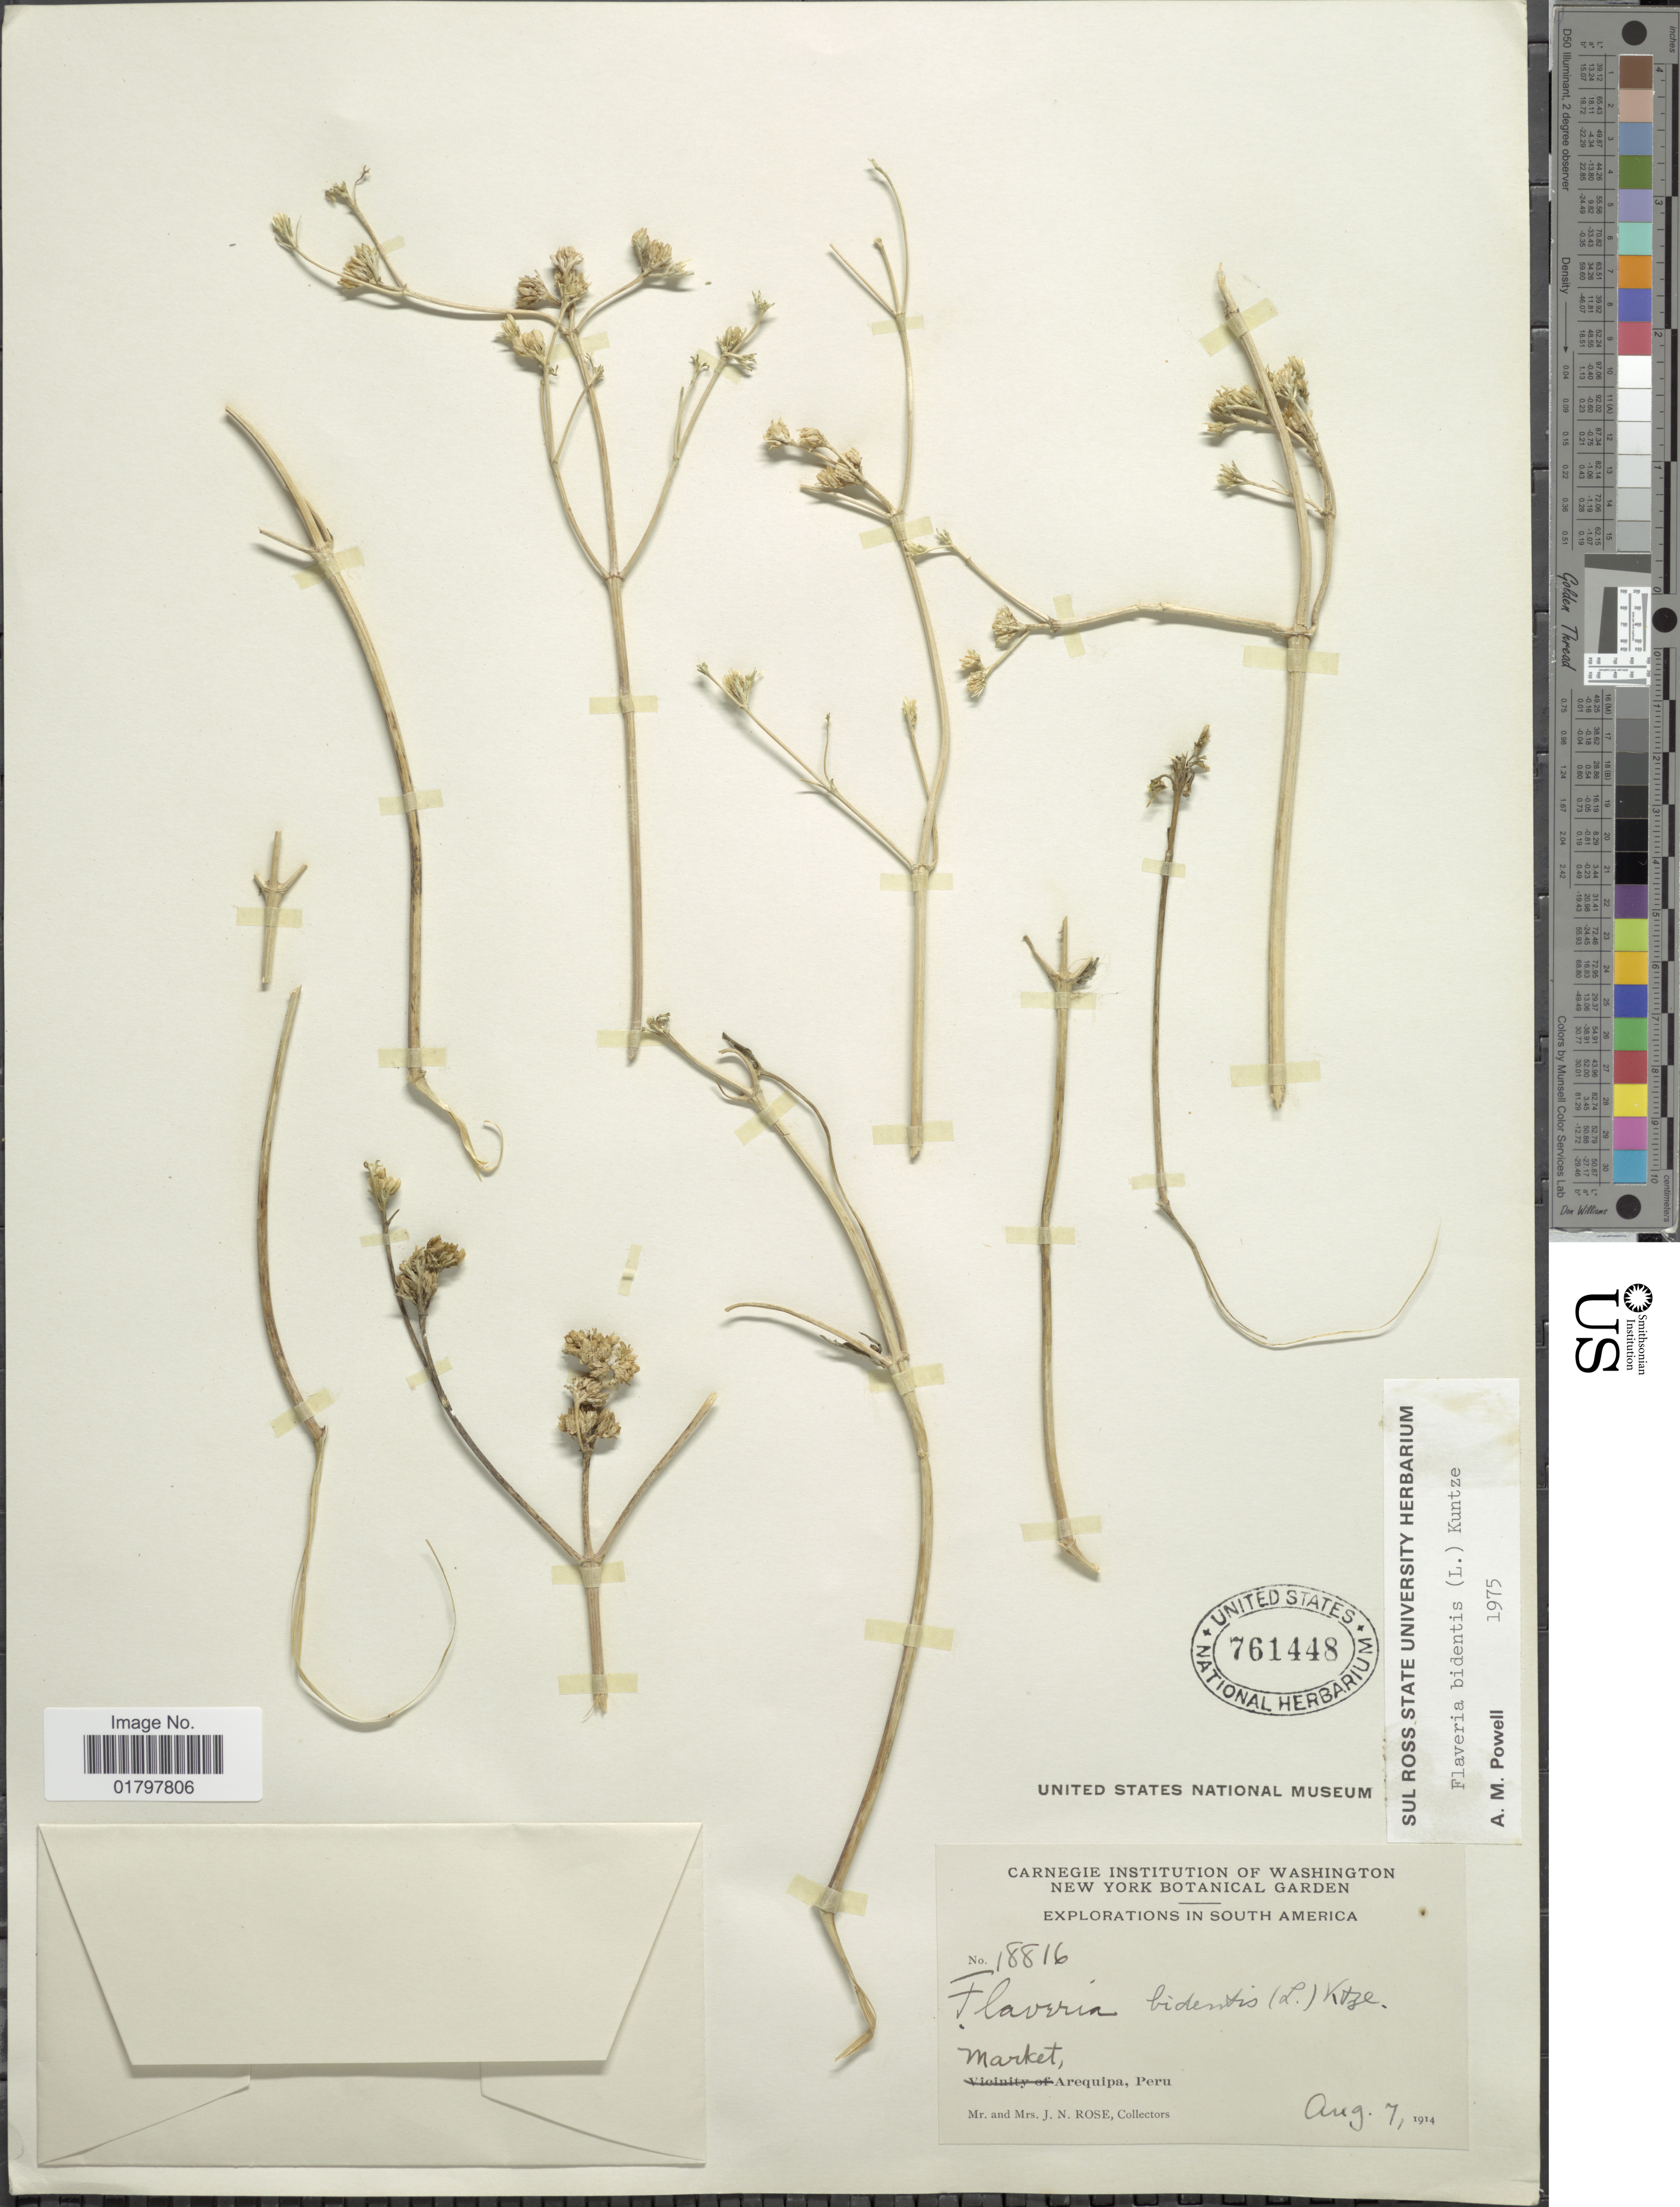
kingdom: Plantae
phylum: Tracheophyta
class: Magnoliopsida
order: Asterales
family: Asteraceae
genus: Flaveria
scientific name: Flaveria bidentis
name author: (L.) Kuntze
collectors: J. N. Rose & L. B. Rose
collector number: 18816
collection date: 1914-08-07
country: Peru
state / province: Arequipa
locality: Market, Arequipa, Peru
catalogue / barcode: US 761448